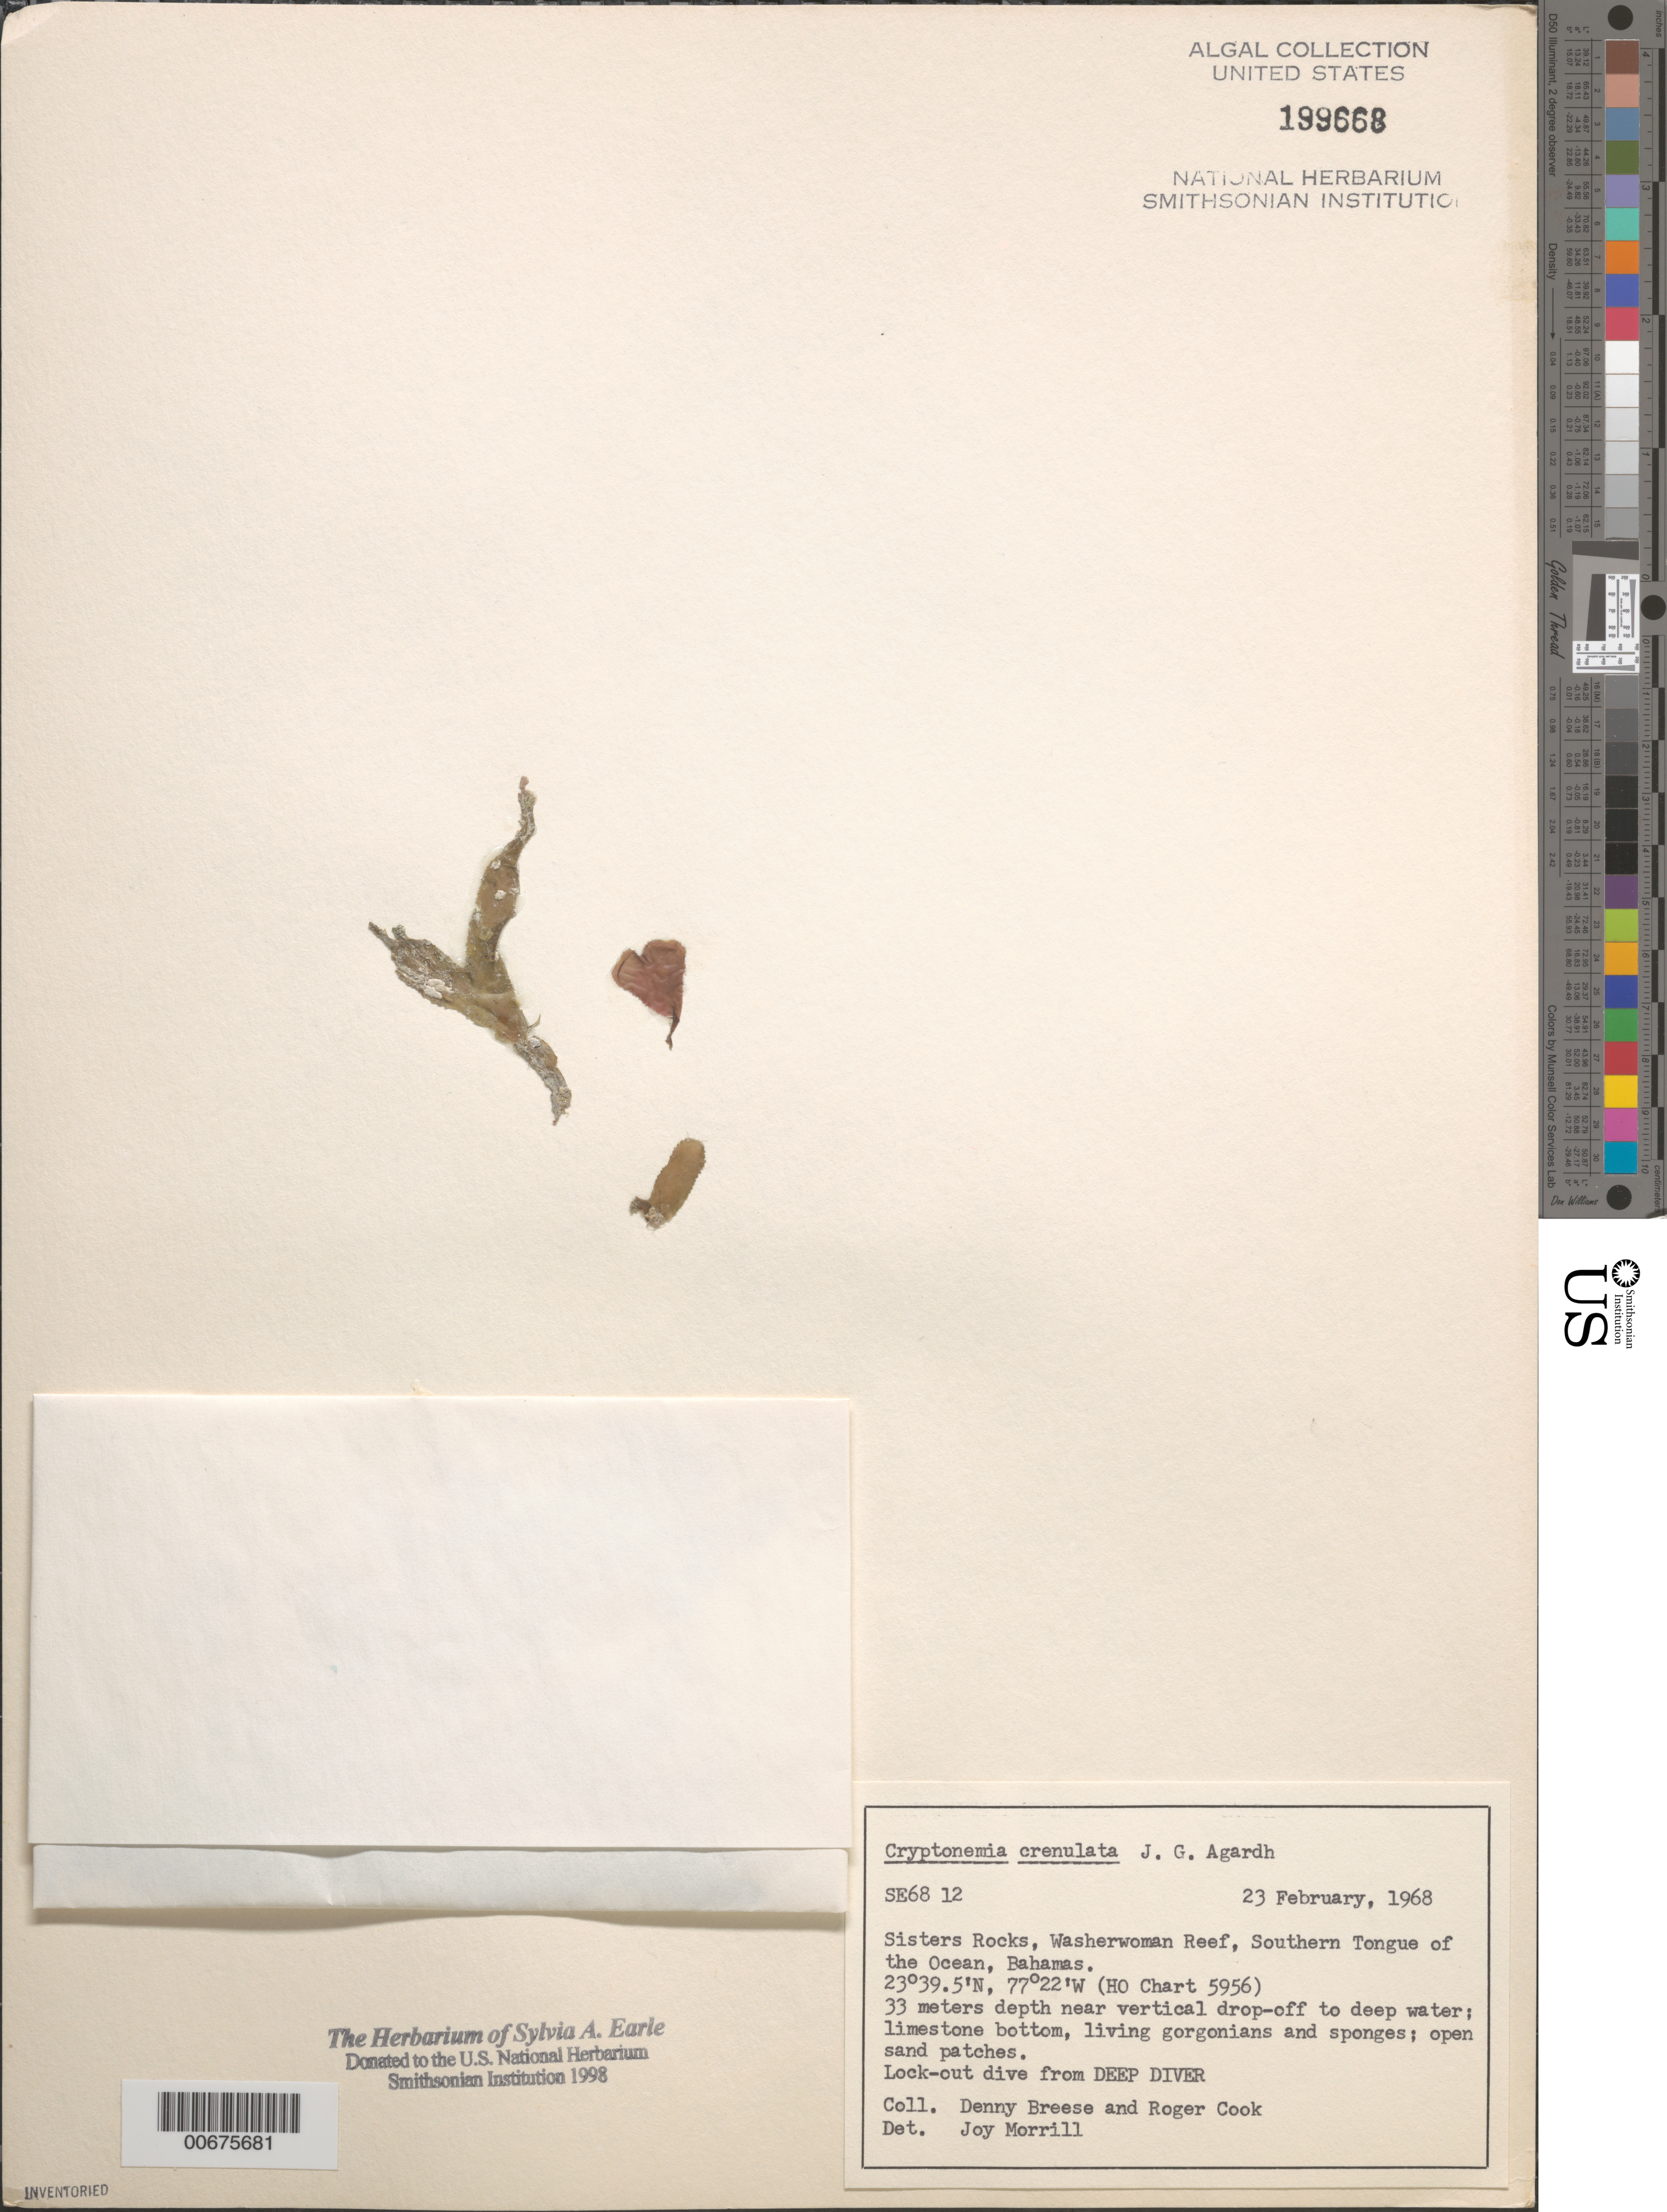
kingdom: Plantae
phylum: Rhodophyta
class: Florideophyceae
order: Halymeniales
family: Halymeniaceae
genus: Cryptonemia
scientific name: Cryptonemia crenulata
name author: (J. Agardh) J. Agardh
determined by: Morrill, J.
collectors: D. Breese & R. Cook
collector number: Se 6812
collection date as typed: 23 Feb 1968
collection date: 1968-02-23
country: Bahamas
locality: Sisters Rocks, Washerwoman Reef, Southern Tongue of the Ocean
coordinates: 23 39.5' N, 77 22' W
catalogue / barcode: US 199668